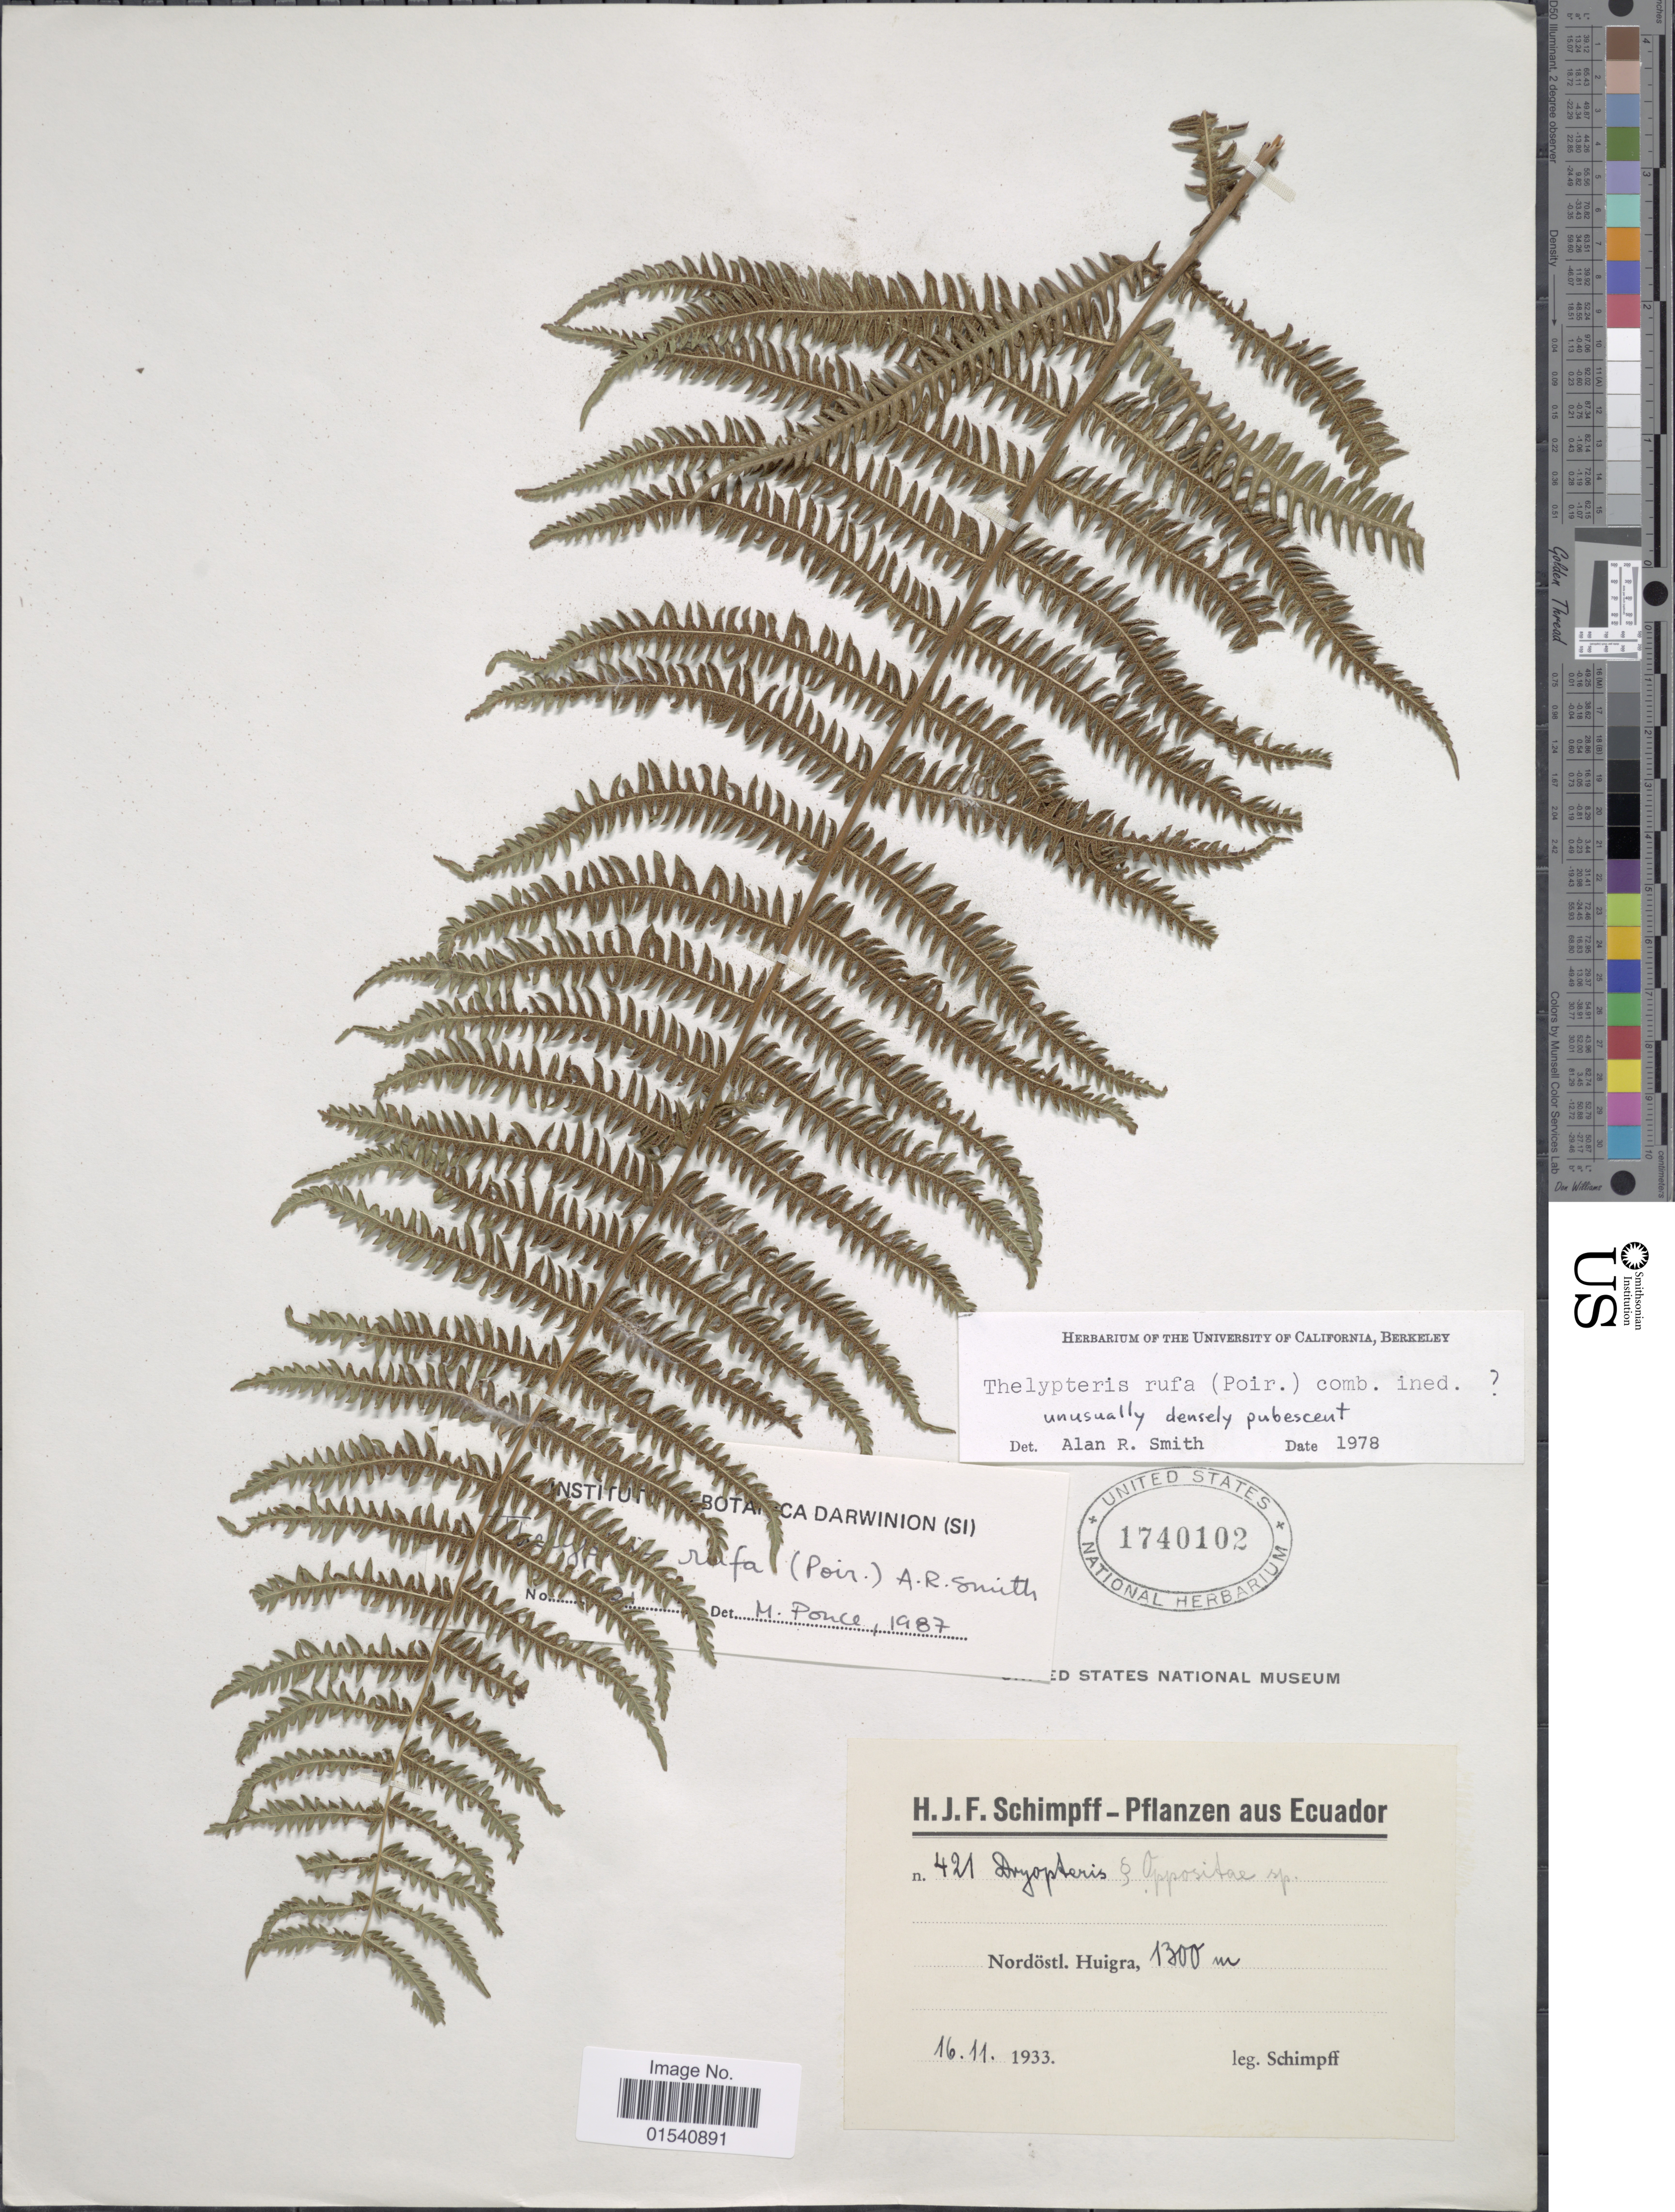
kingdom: Plantae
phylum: Tracheophyta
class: Polypodiopsida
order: Polypodiales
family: Thelypteridaceae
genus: Amauropelta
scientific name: Amauropelta rufa (Poir.) comb. nov., ined 2015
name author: (Poir.)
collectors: H. Schimpff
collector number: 421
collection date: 1933-11-16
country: Ecuador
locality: Nordöstl. Huigra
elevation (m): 1300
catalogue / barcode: US 1740102